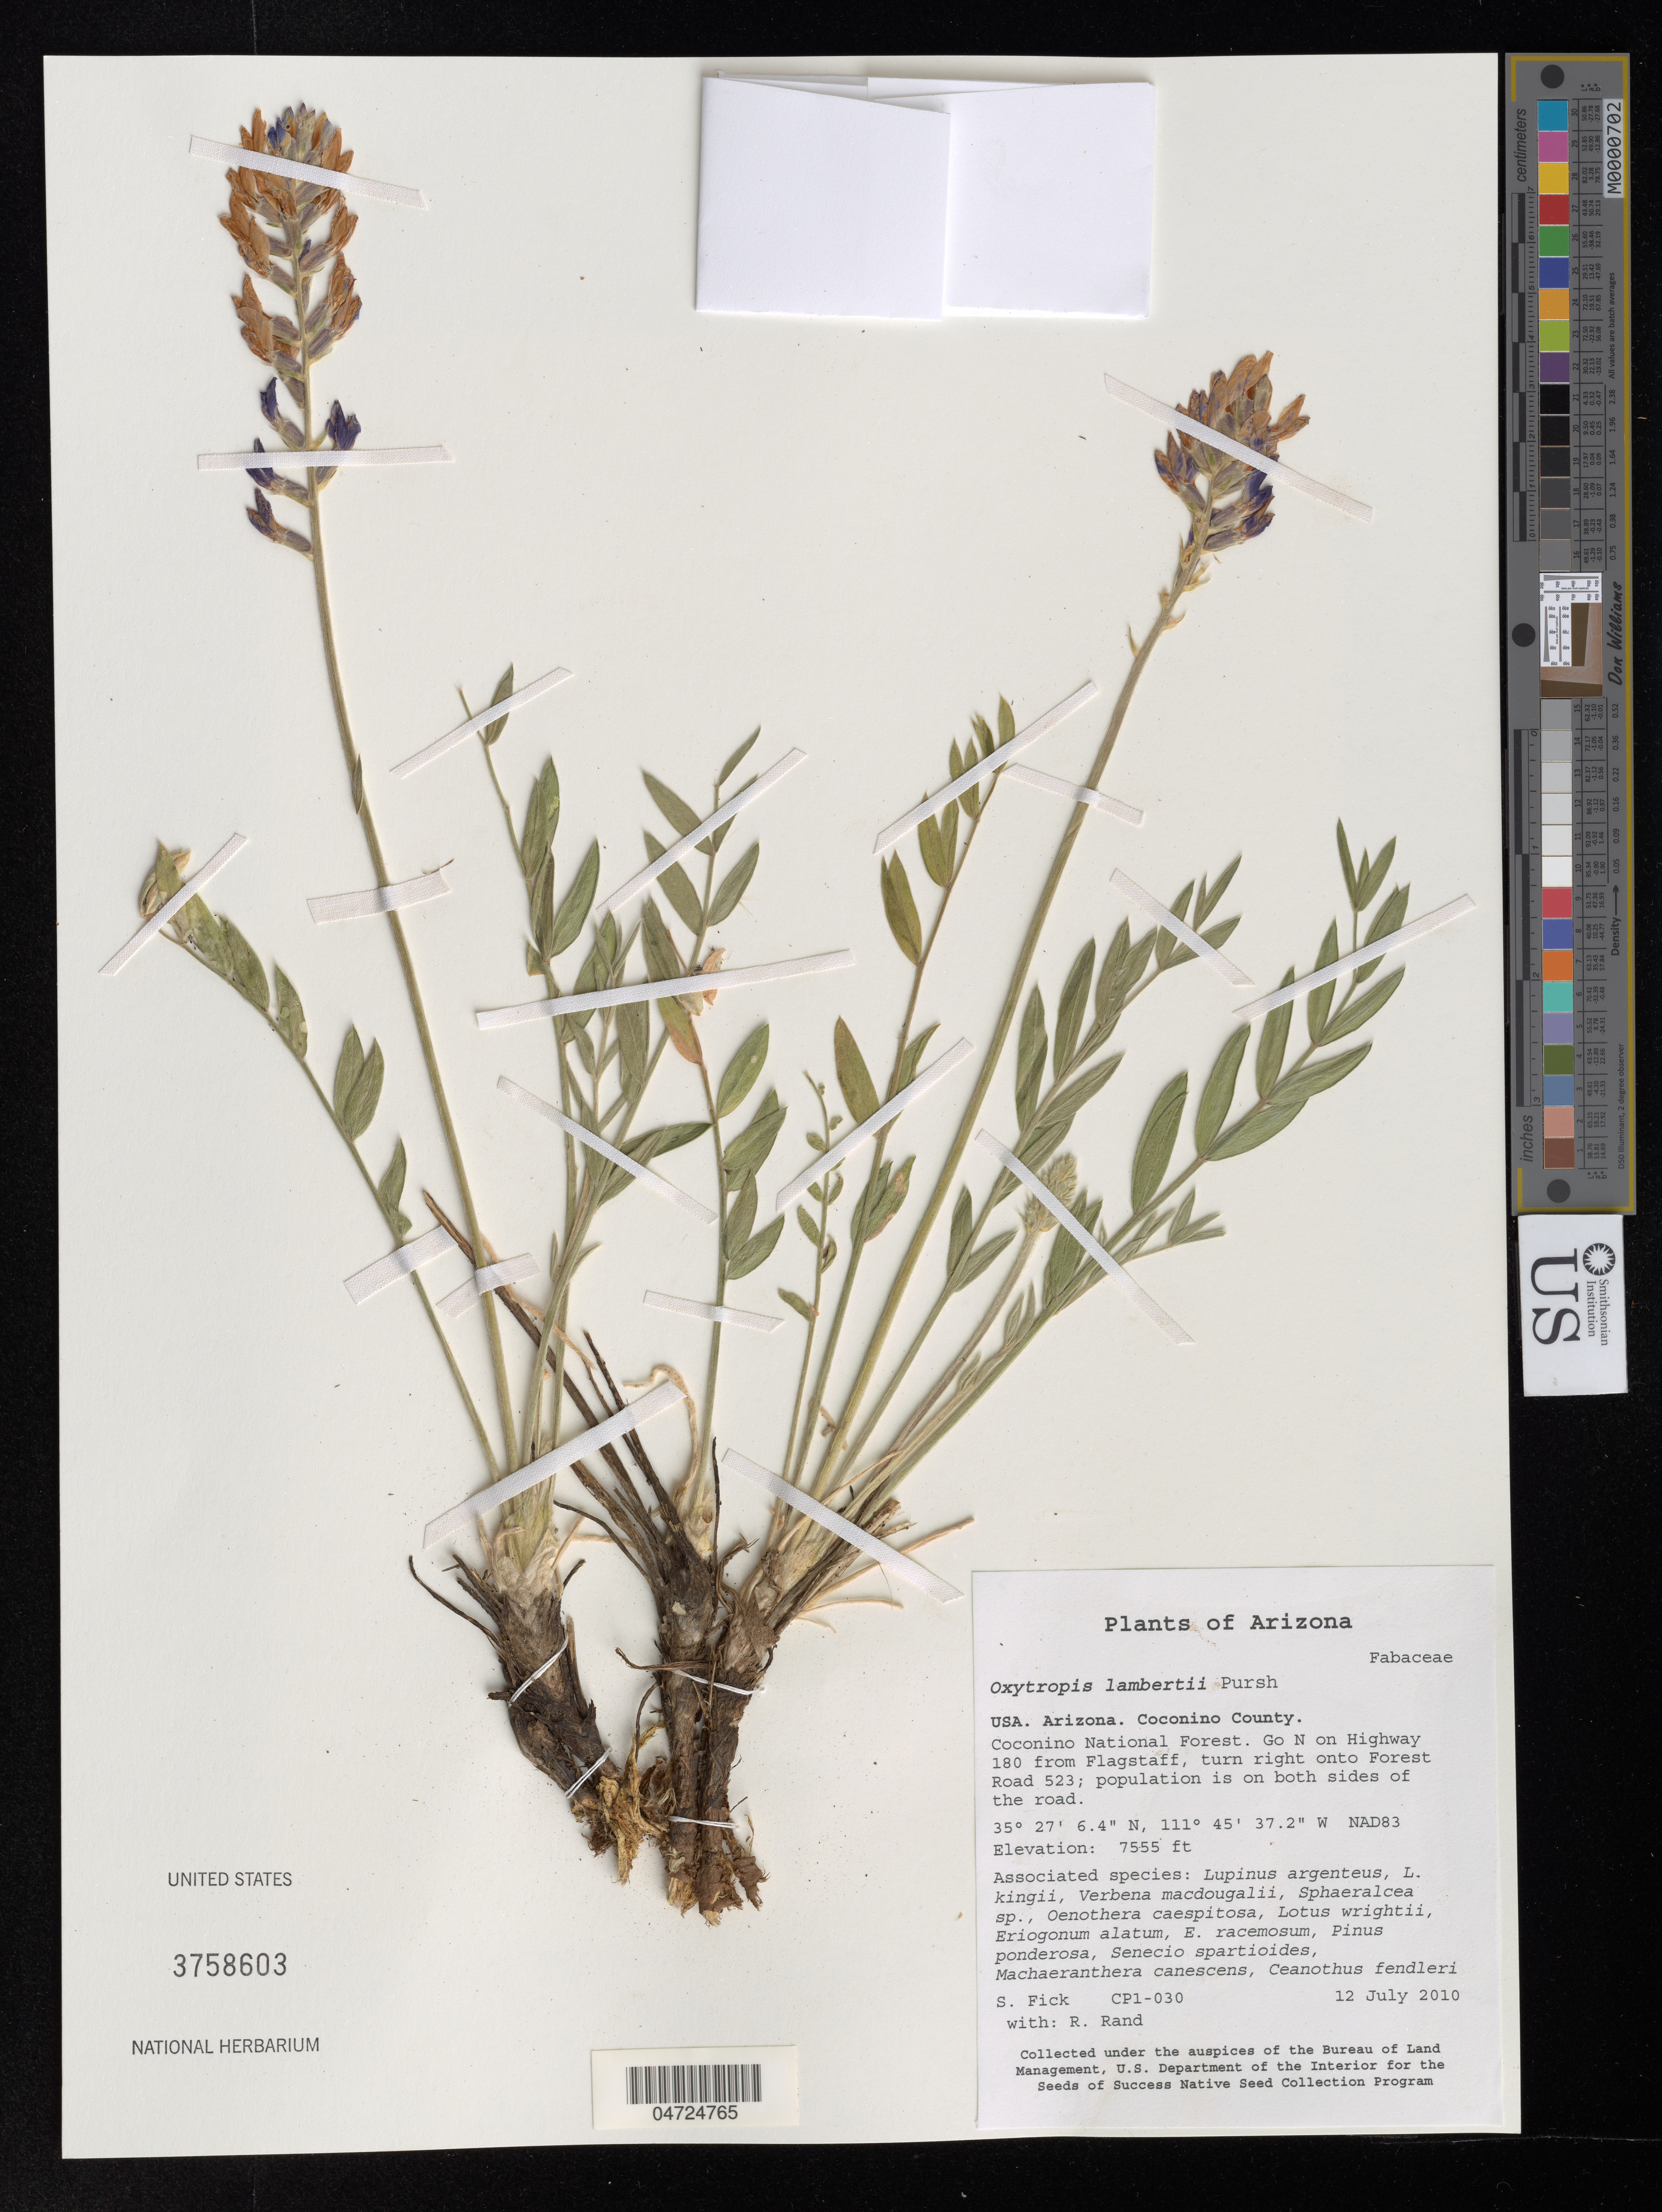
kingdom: Plantae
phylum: Tracheophyta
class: Magnoliopsida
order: Fabales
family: Fabaceae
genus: Oxytropis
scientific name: Oxytropis lambertii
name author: Pursh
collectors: S. Fick & R. Rand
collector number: CP1-030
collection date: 2010-07-12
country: United States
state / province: Arizona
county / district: Coconino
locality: Coconino County. Coconino National Forest. Go N on Highway 180 from Flagstaff, turn right onto Forest Road 523; population is on both sides of the road.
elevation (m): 2303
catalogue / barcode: US 3758603